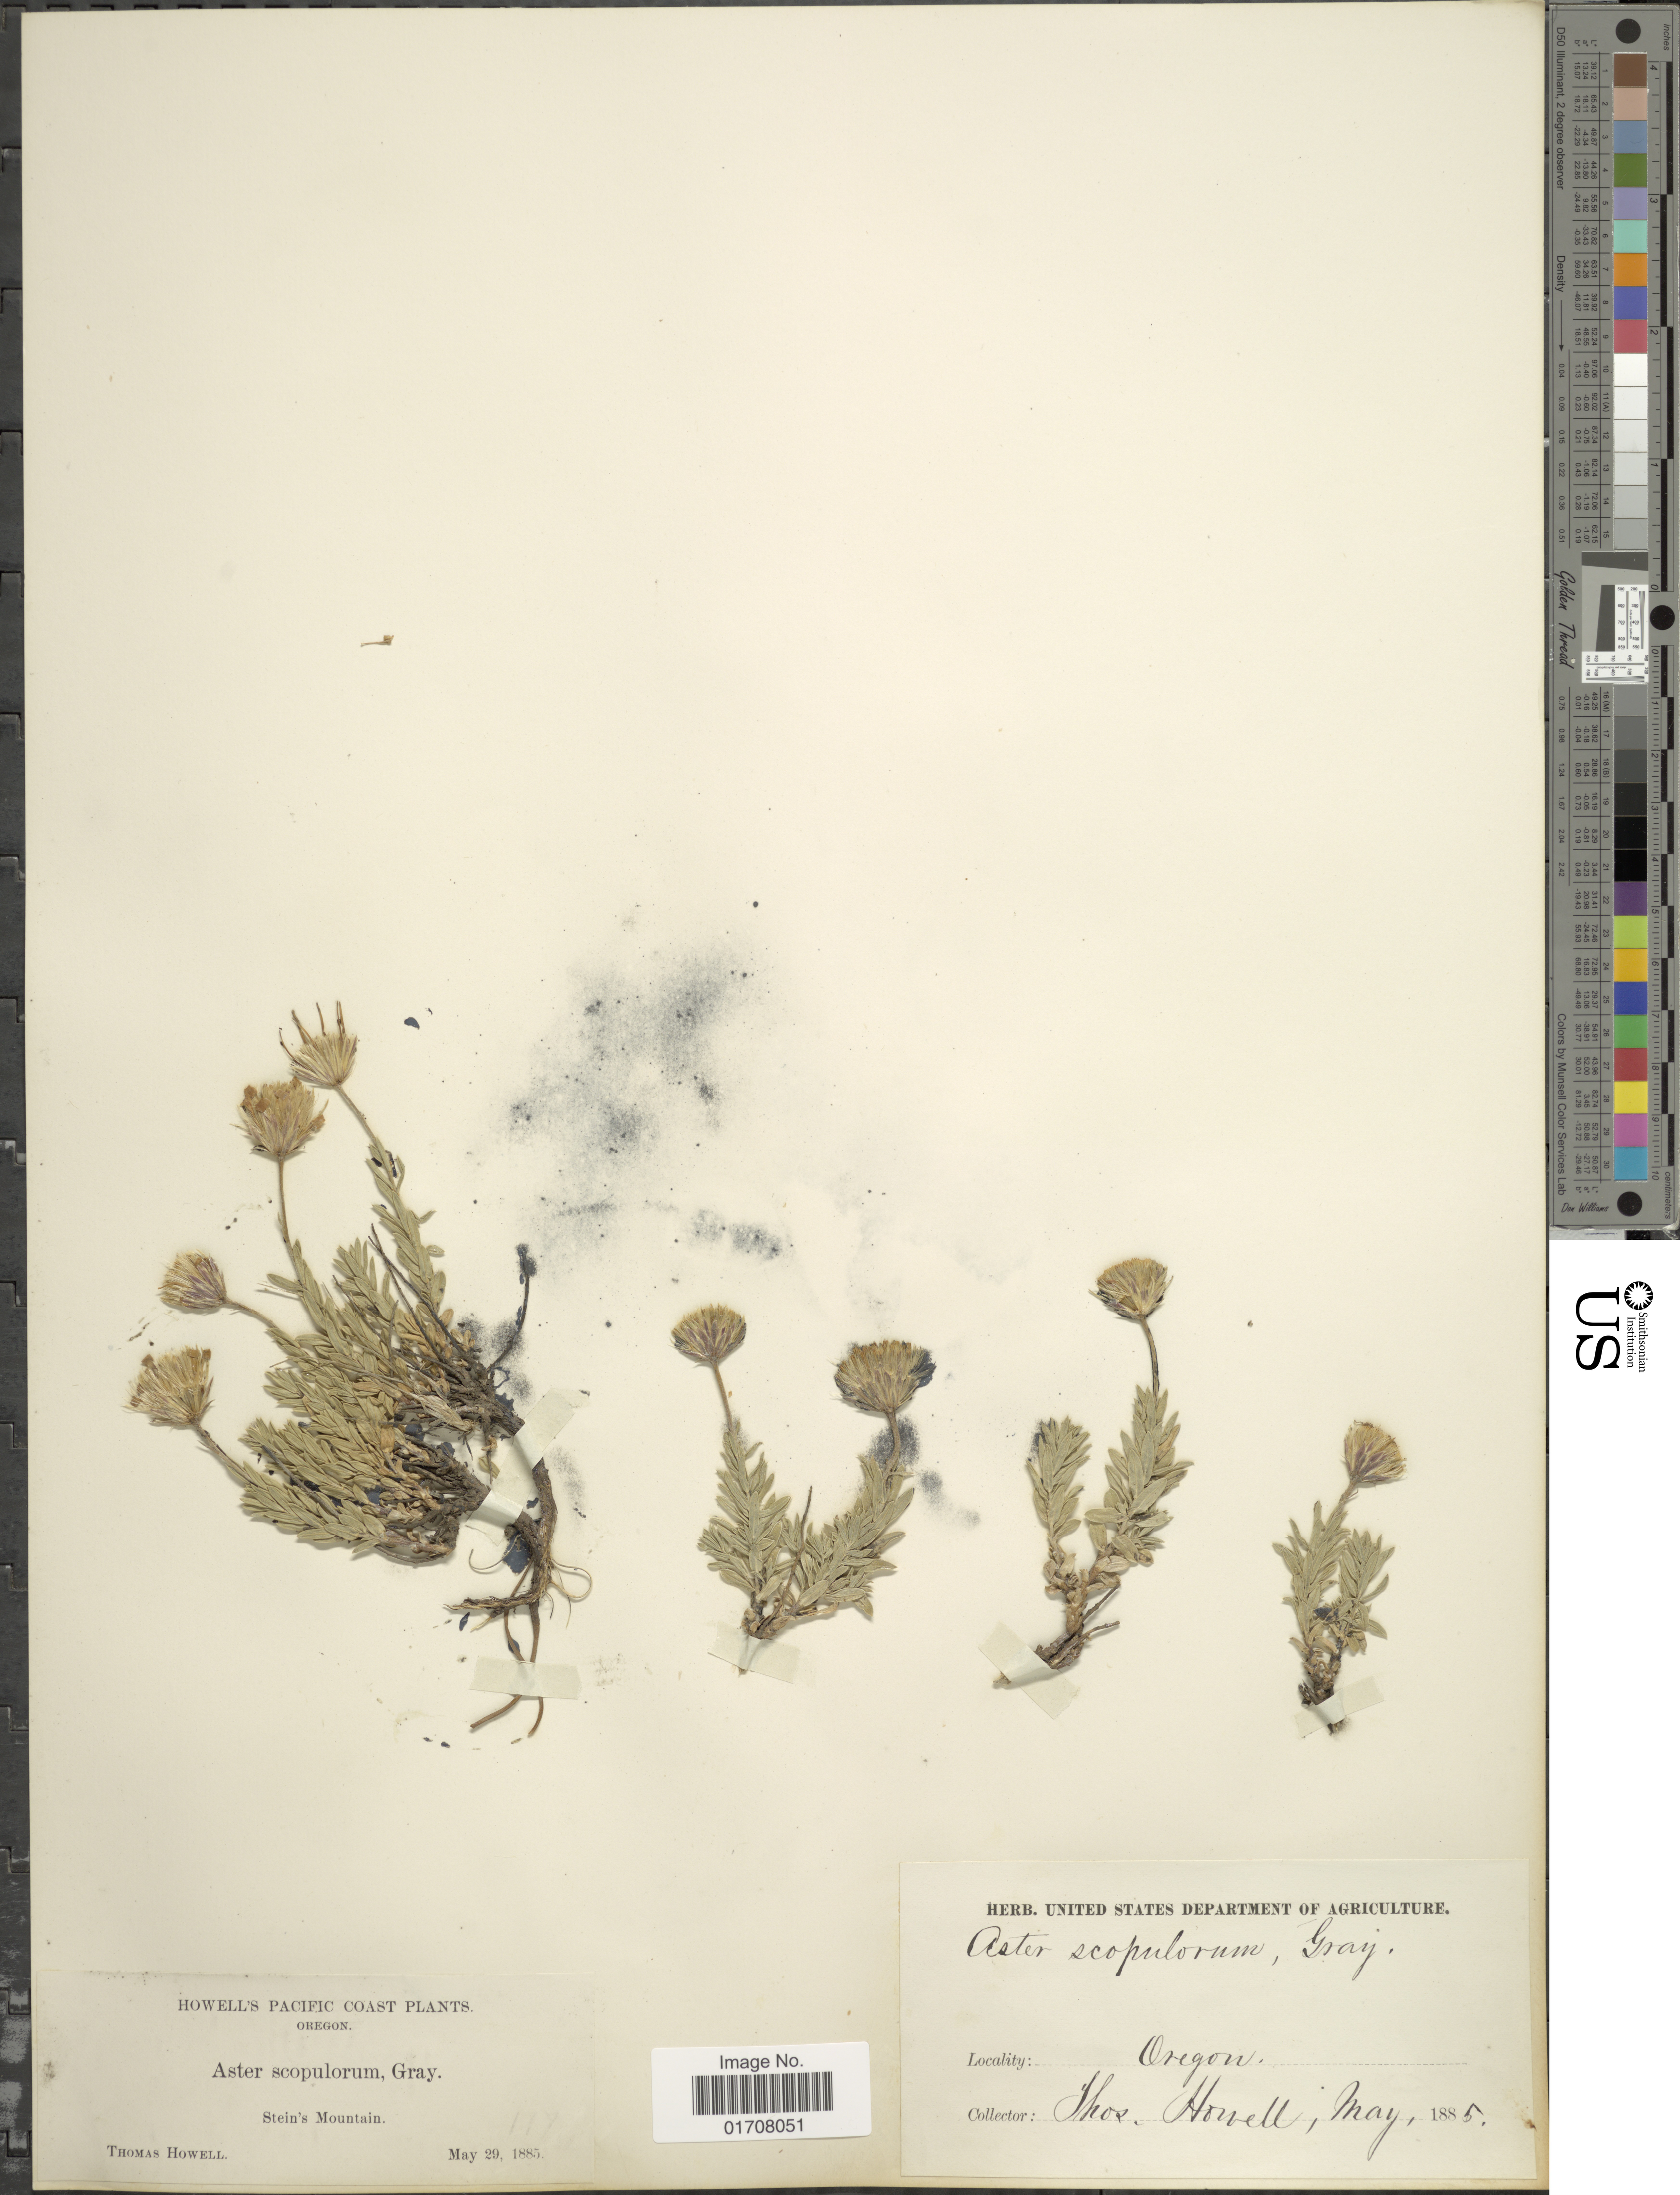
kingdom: Plantae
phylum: Tracheophyta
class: Magnoliopsida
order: Asterales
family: Asteraceae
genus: Ionactis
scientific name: Ionactis alpina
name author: (Nutt.) Greene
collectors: T. Howell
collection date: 1885-05-29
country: United States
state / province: Oregon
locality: Pacific Coast, Stein's Mountain